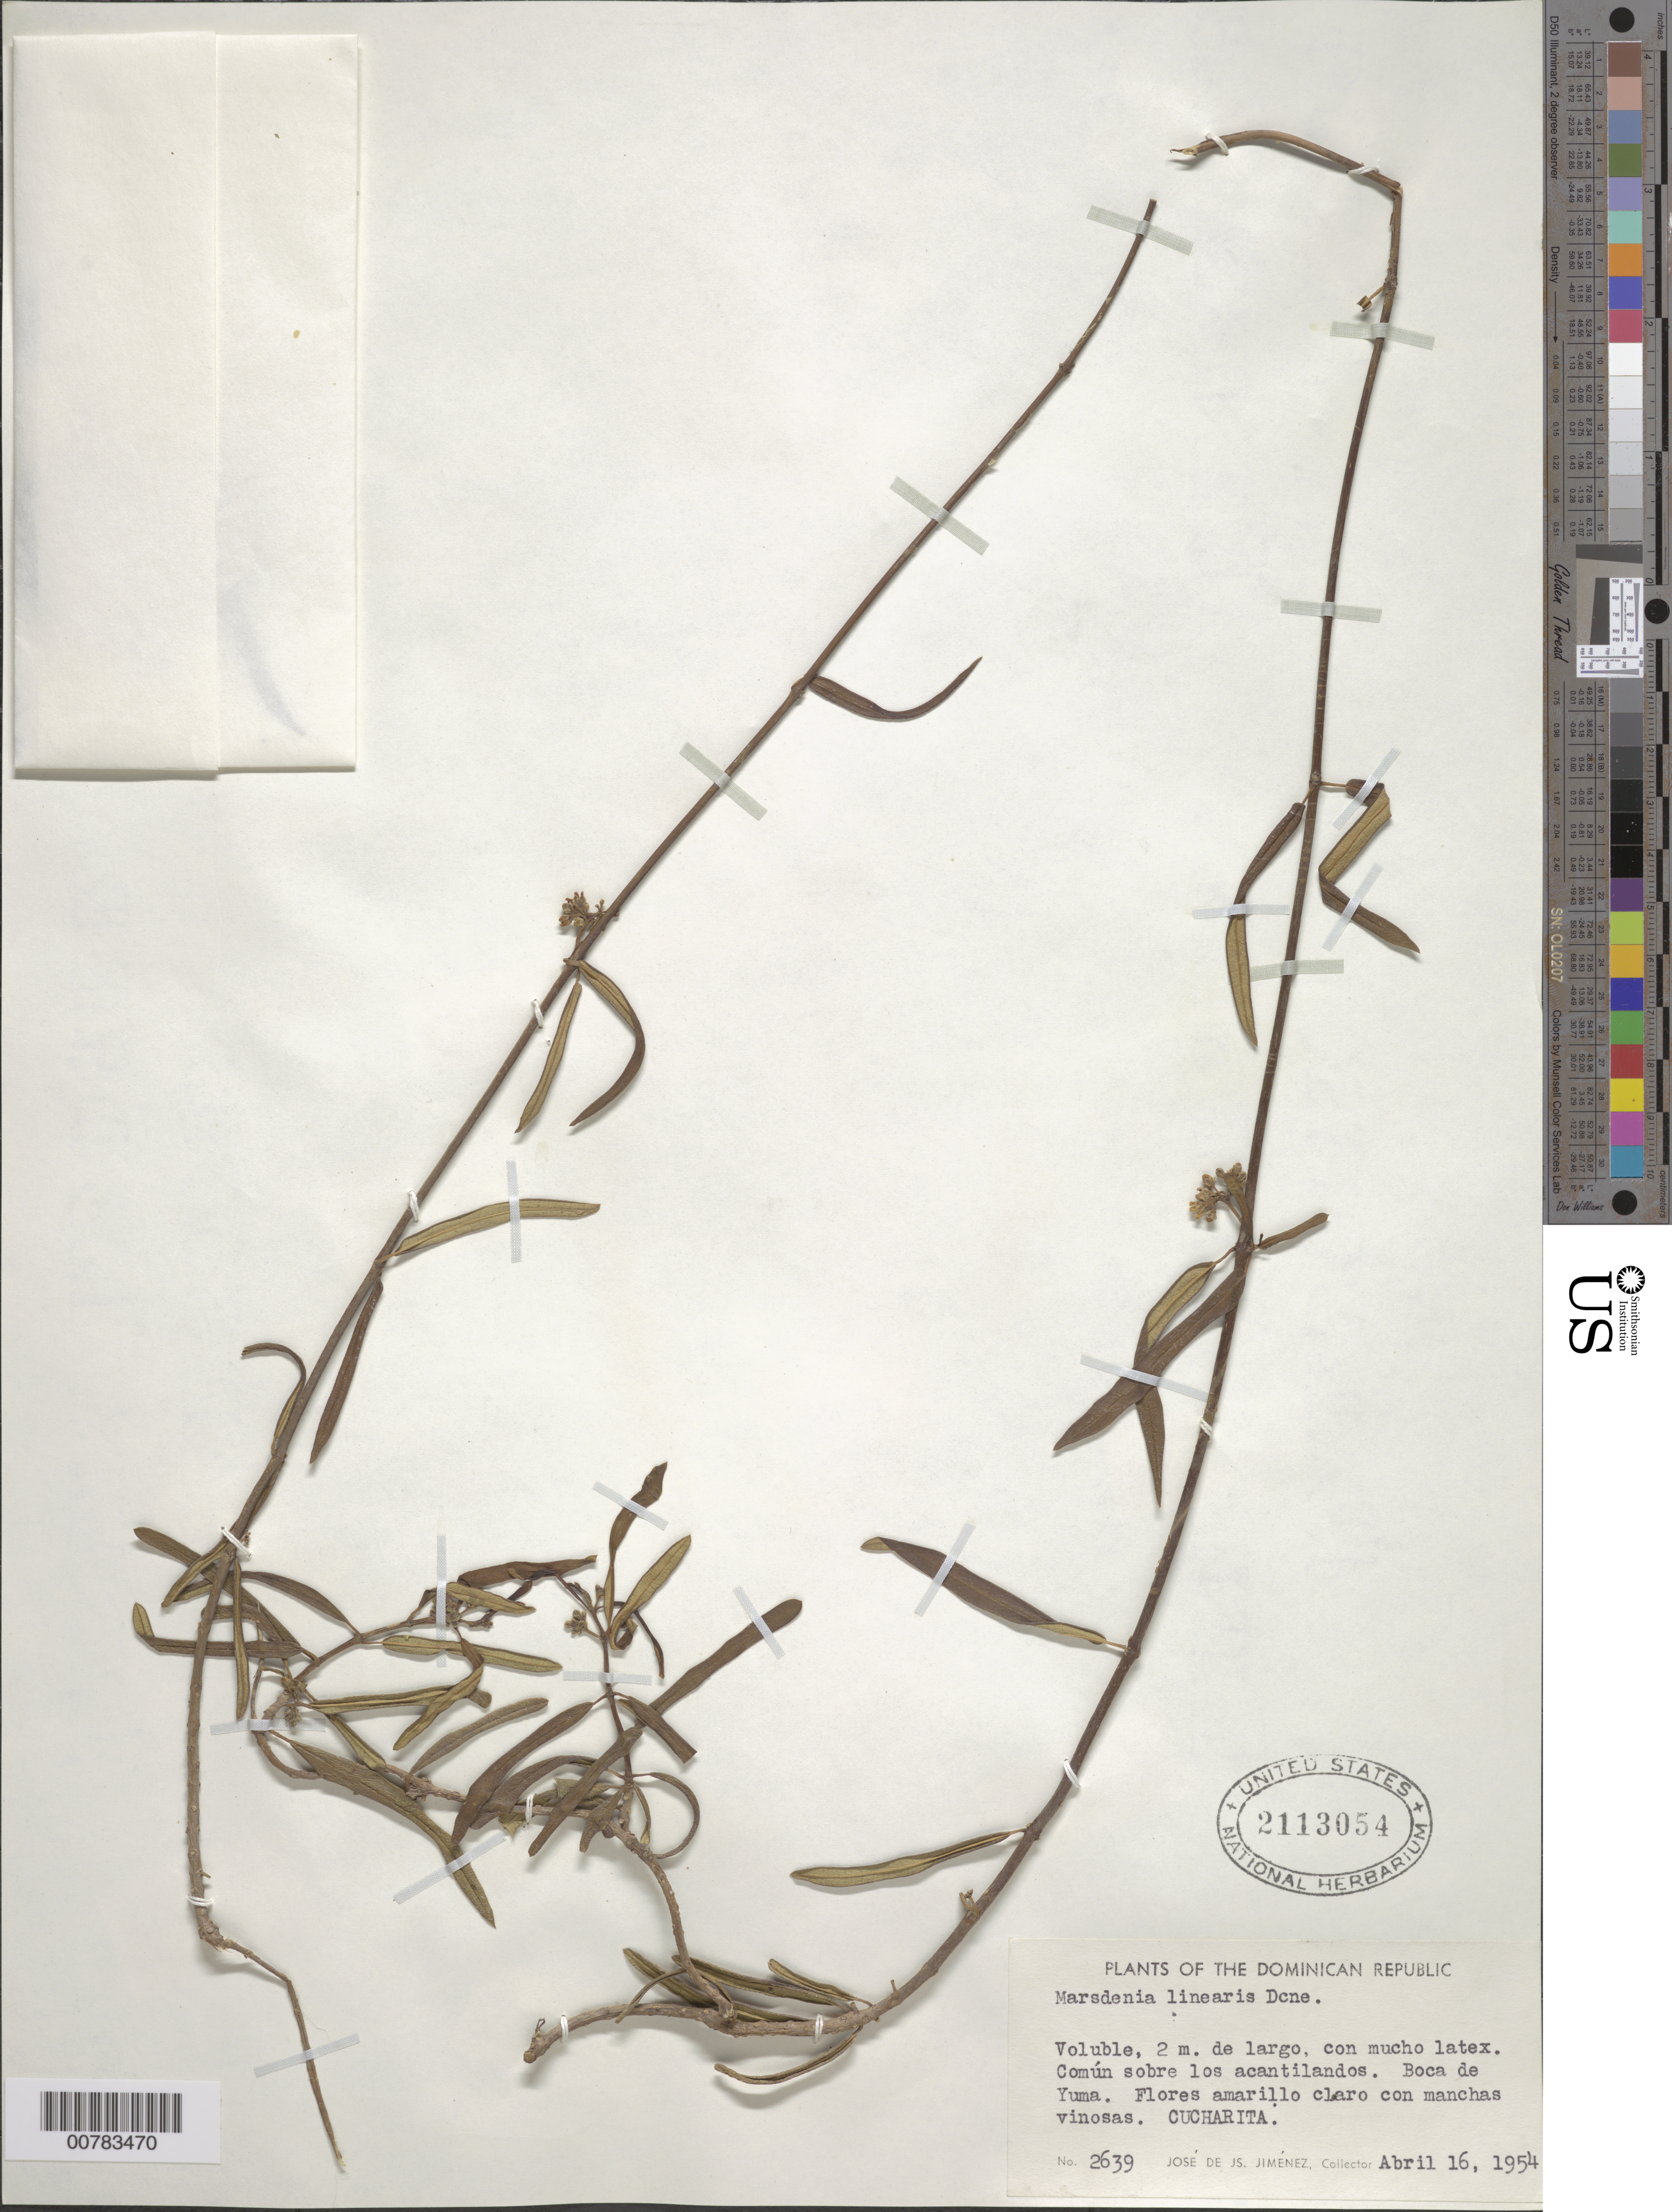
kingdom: Plantae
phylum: Tracheophyta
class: Magnoliopsida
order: Gentianales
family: Apocynaceae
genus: Marsdenia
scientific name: Marsdenia linearis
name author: Decne.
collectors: J. J. Jiménez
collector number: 2639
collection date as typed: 16 Apr 1954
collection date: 1954-04-16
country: Dominican Republic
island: Hispaniola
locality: Boca de Yuma.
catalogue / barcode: US 2113054